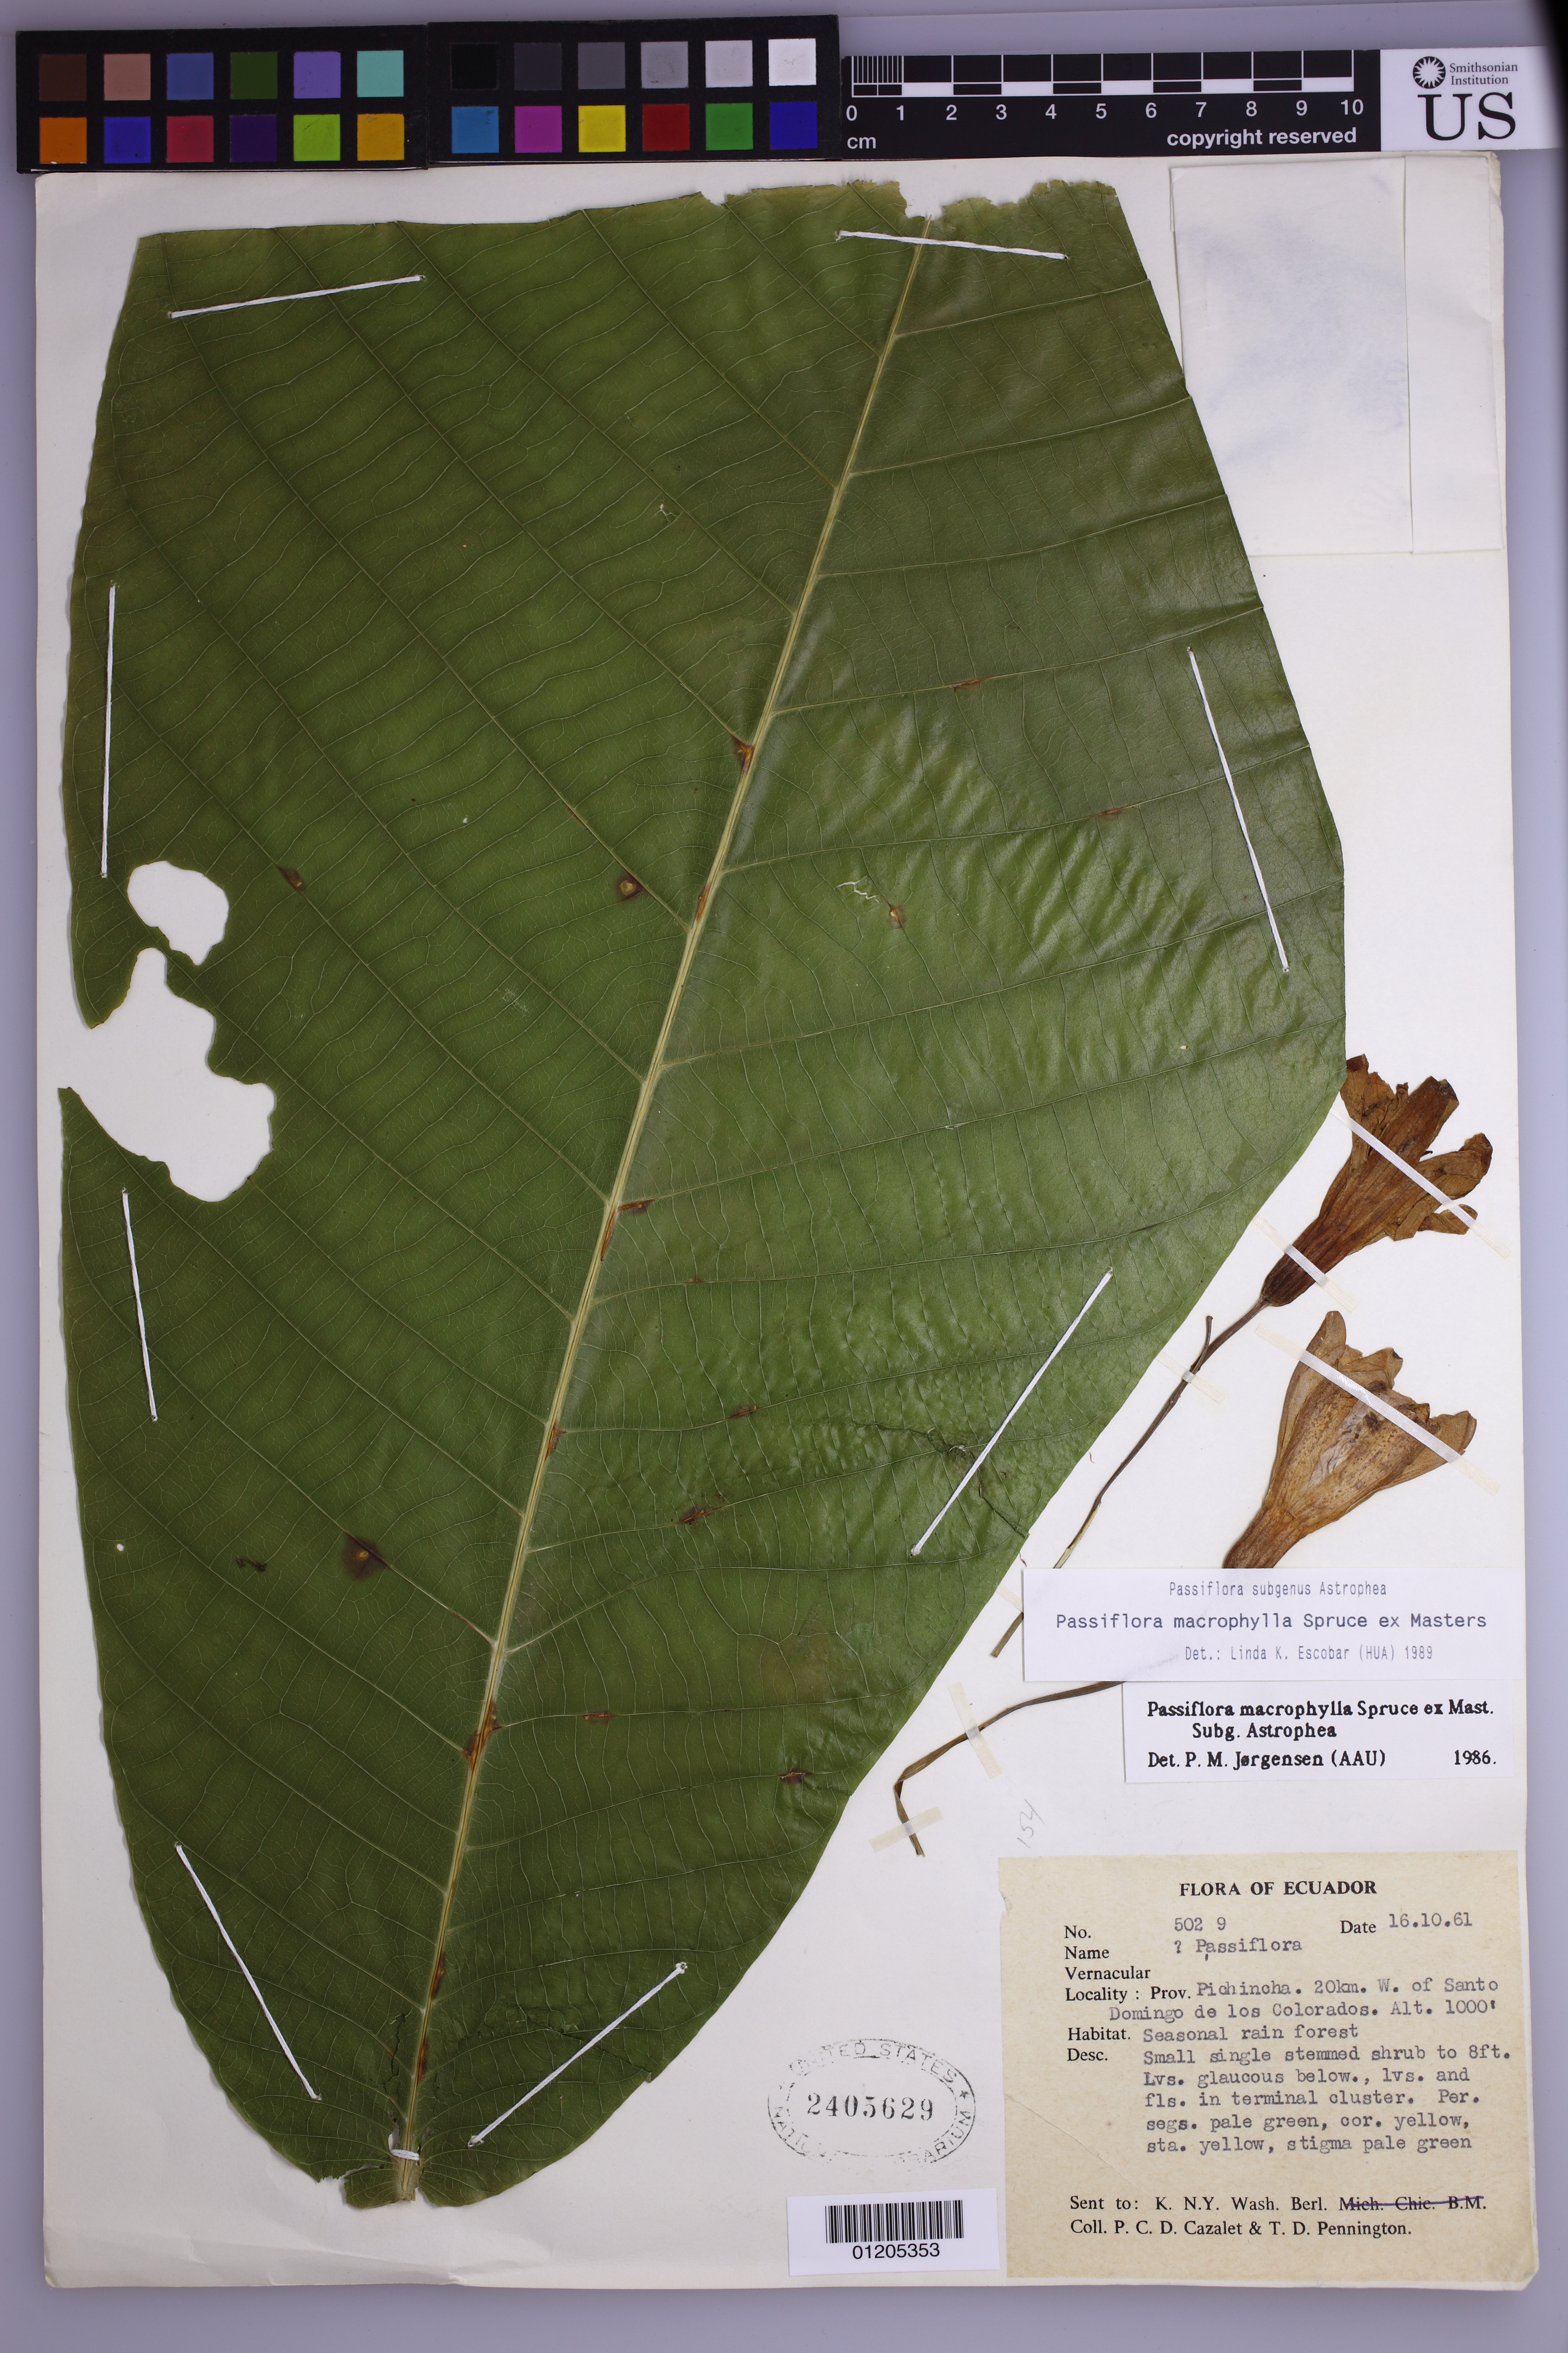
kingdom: Plantae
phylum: Tracheophyta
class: Magnoliopsida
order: Malpighiales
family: Passifloraceae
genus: Passiflora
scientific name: Passiflora macrophylla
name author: Mast.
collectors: P. Cazalet & T. D. Pennington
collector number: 502 9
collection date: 1961-10-16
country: Ecuador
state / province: Pichincha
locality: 20 km. W. of Santo Domingo de los Colorados.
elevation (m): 305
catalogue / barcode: US 2405629